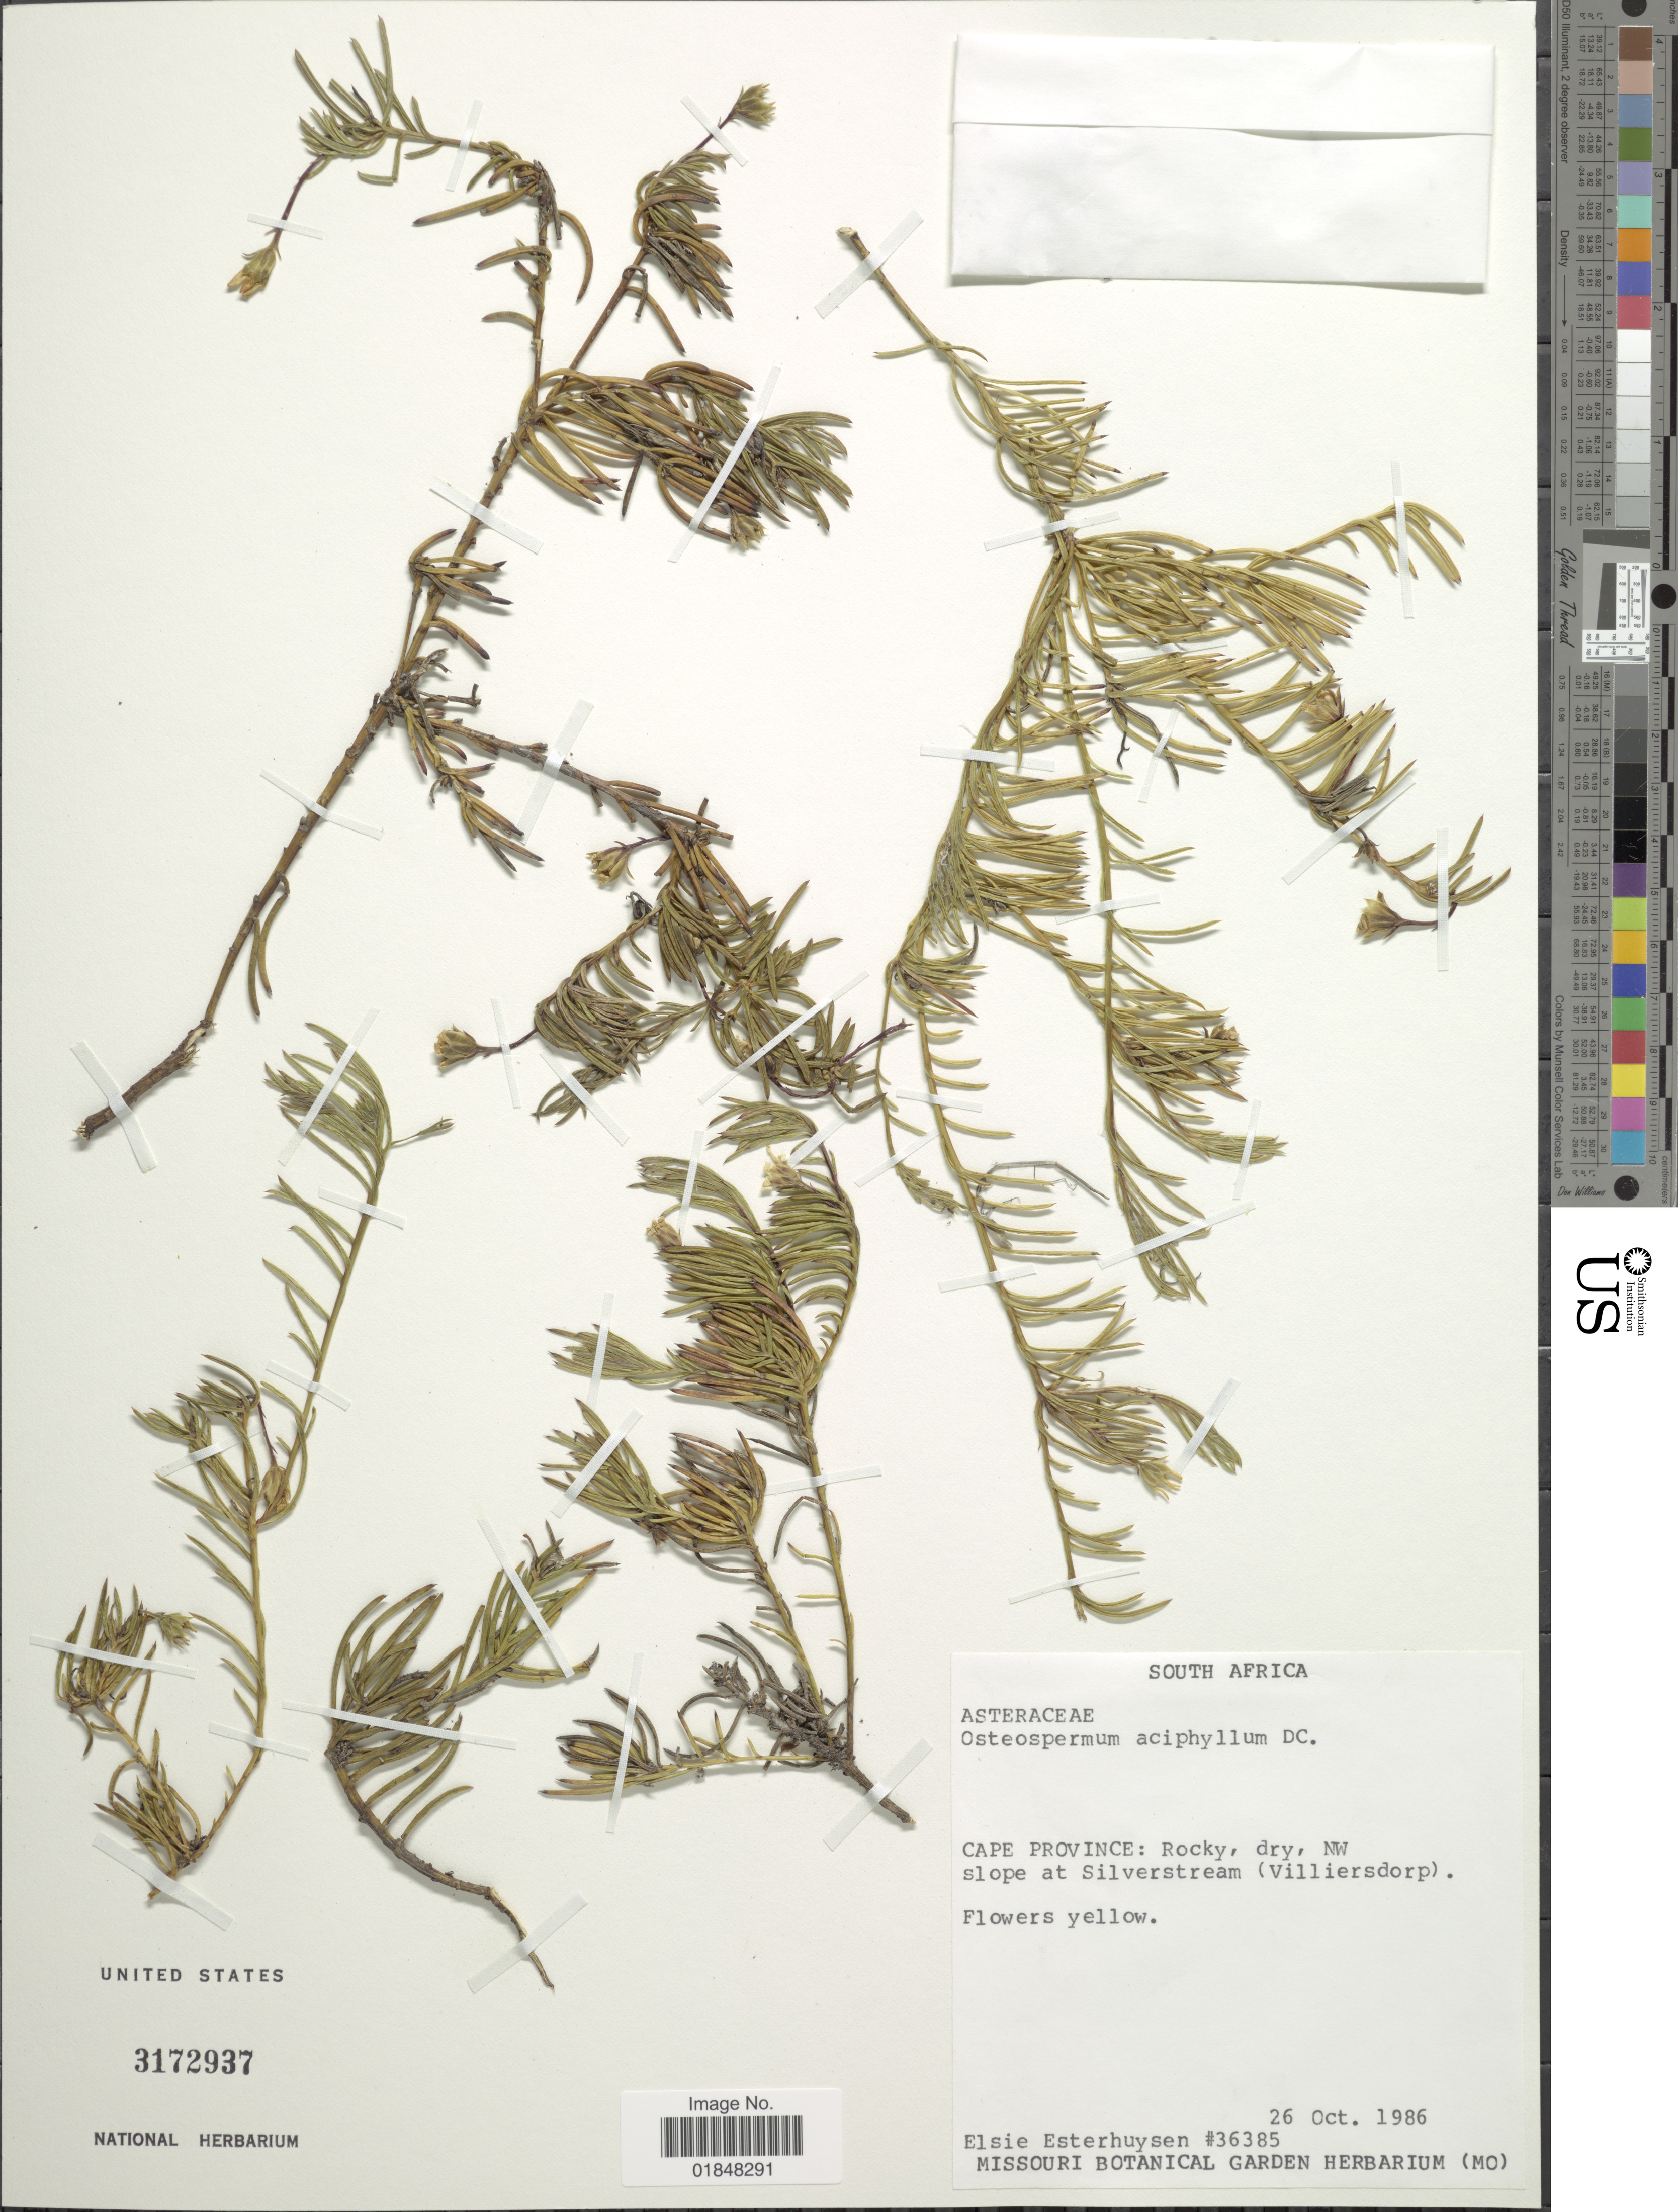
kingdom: Plantae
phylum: Tracheophyta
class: Magnoliopsida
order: Asterales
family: Asteraceae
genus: Osteospermum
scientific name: Osteospermum aciphyllum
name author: DC.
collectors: E. E. Esterhuysen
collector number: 36385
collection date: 1986-10-26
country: South Africa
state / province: Western Cape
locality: Rocky, dry, NW slope at Silversteam (Villiersdorp)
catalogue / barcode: US 3172937